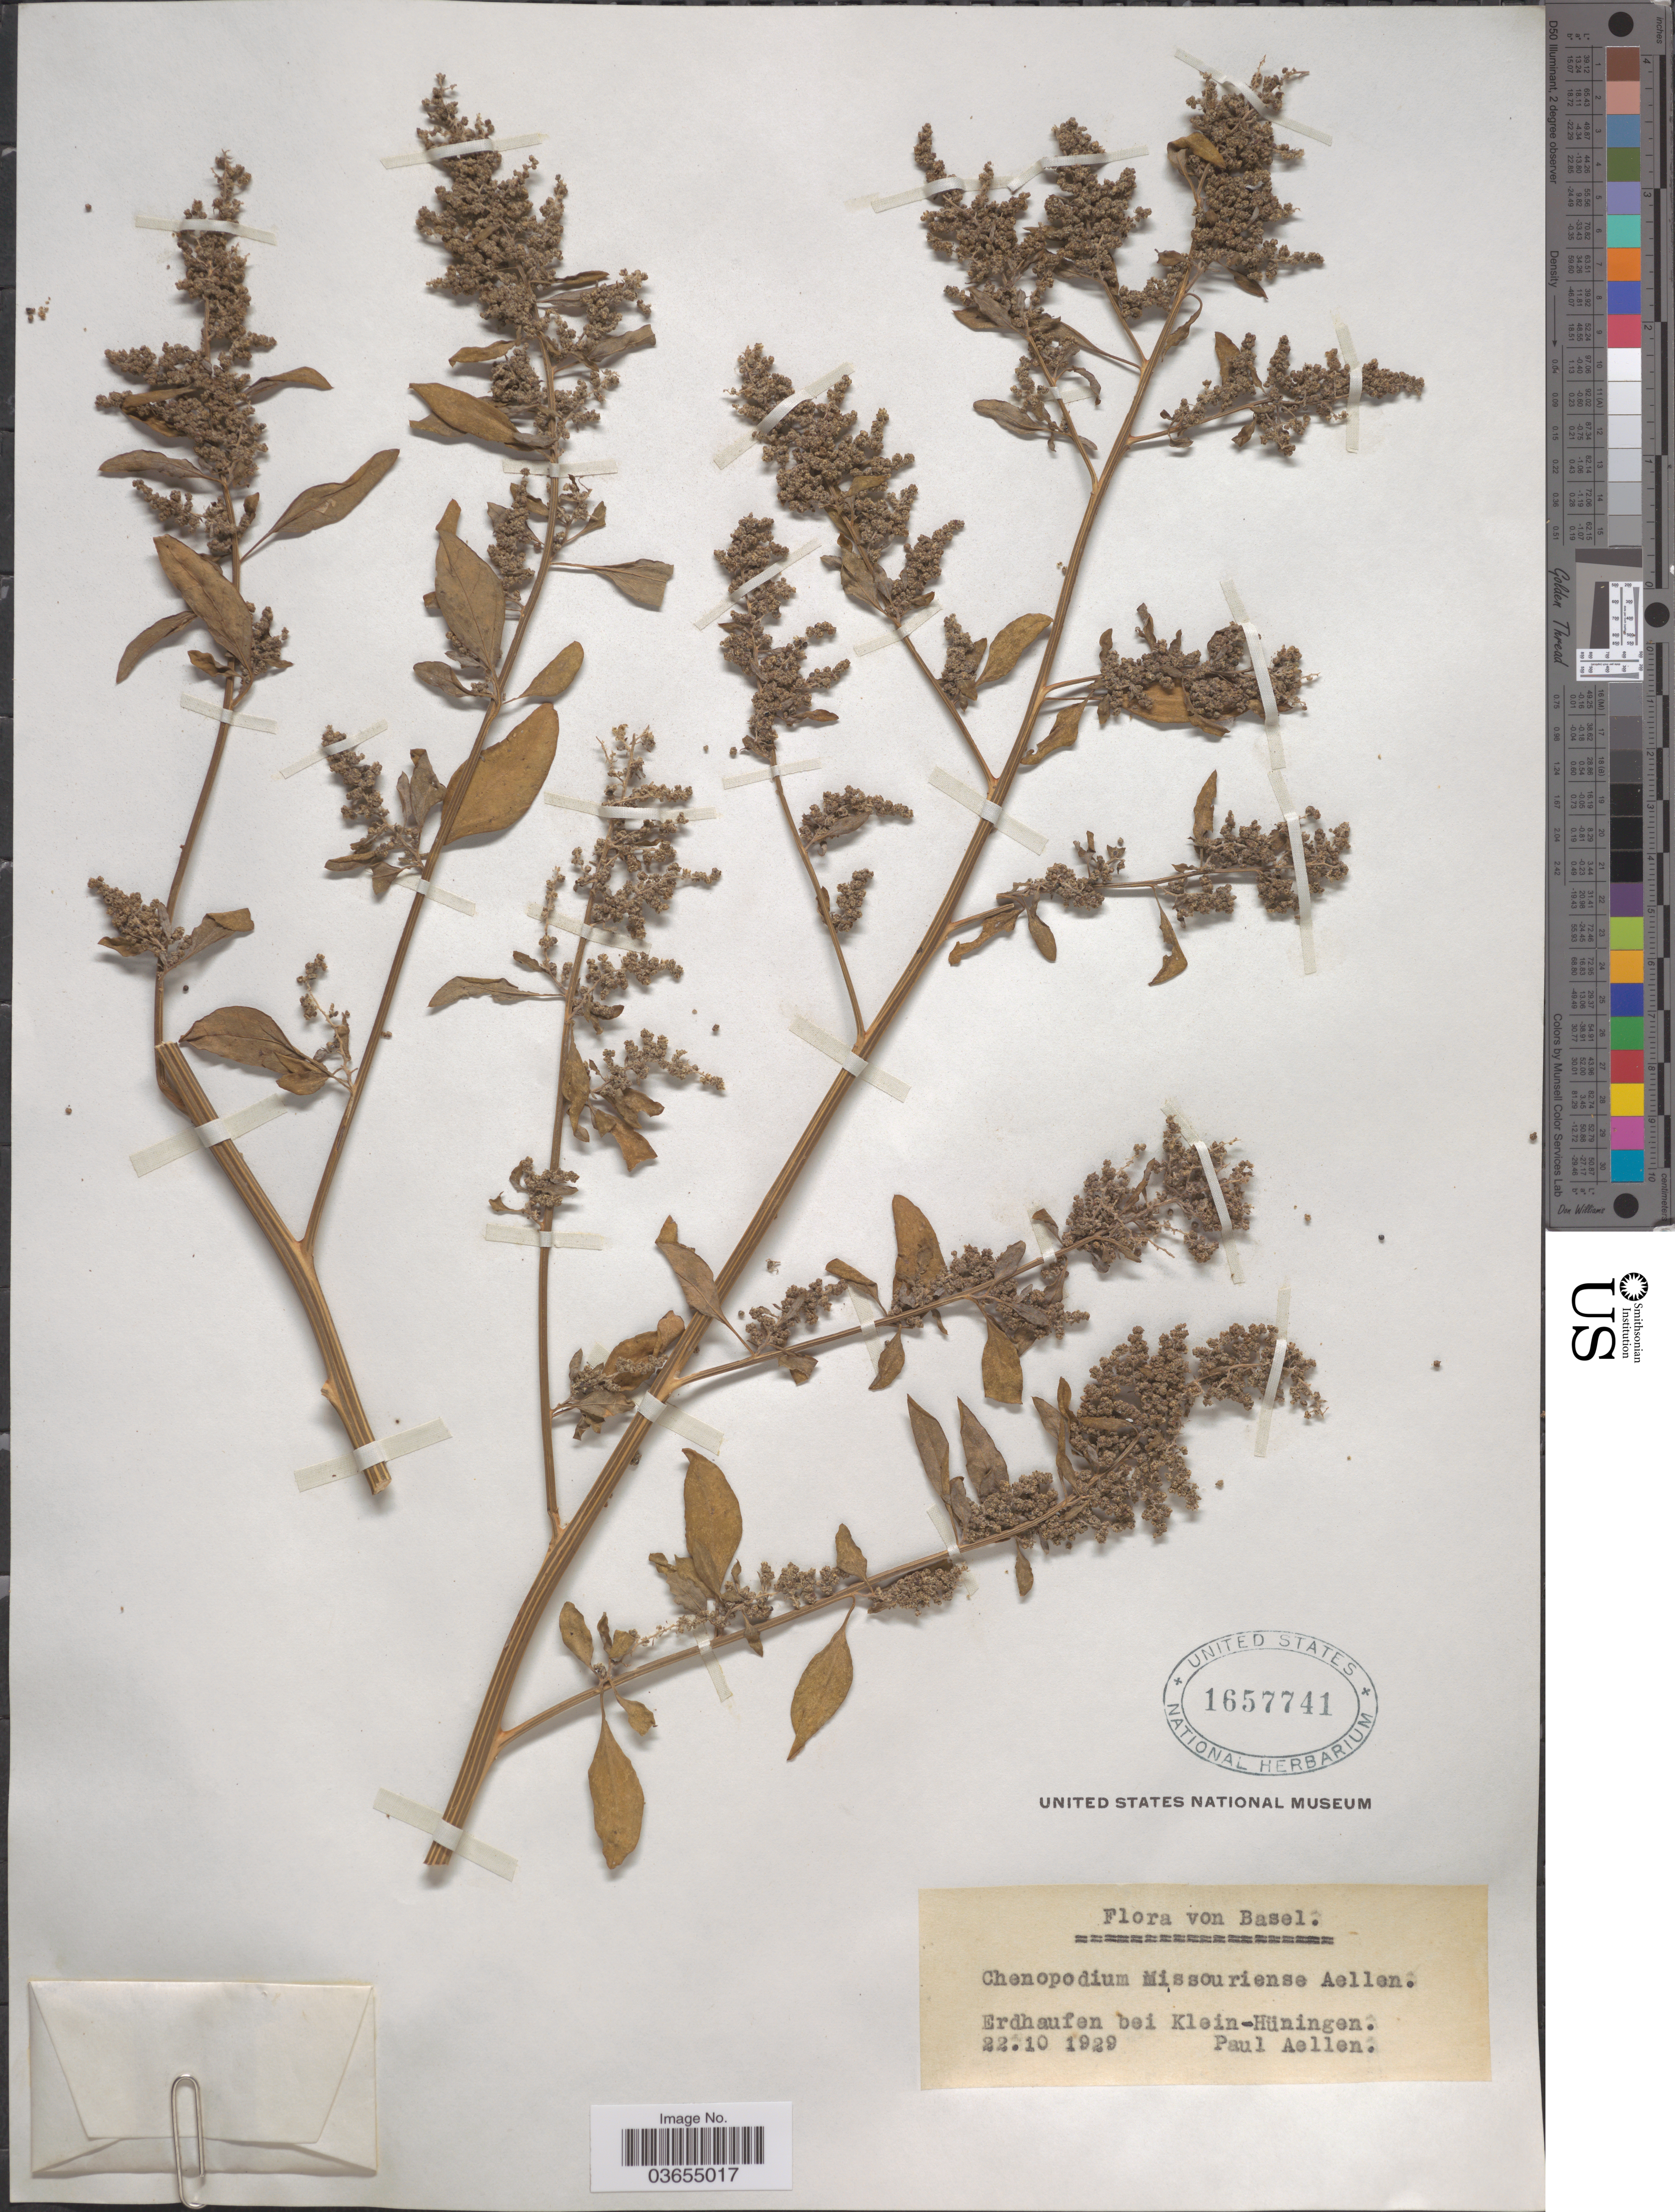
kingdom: Plantae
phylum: Tracheophyta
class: Magnoliopsida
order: Caryophyllales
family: Amaranthaceae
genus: Chenopodium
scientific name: Chenopodium missouriense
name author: Aellen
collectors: P. Aellen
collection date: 1929-10-22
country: Switzerland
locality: Basel. Erdhaufen bei Klein-Hüningen.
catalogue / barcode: US 1657741